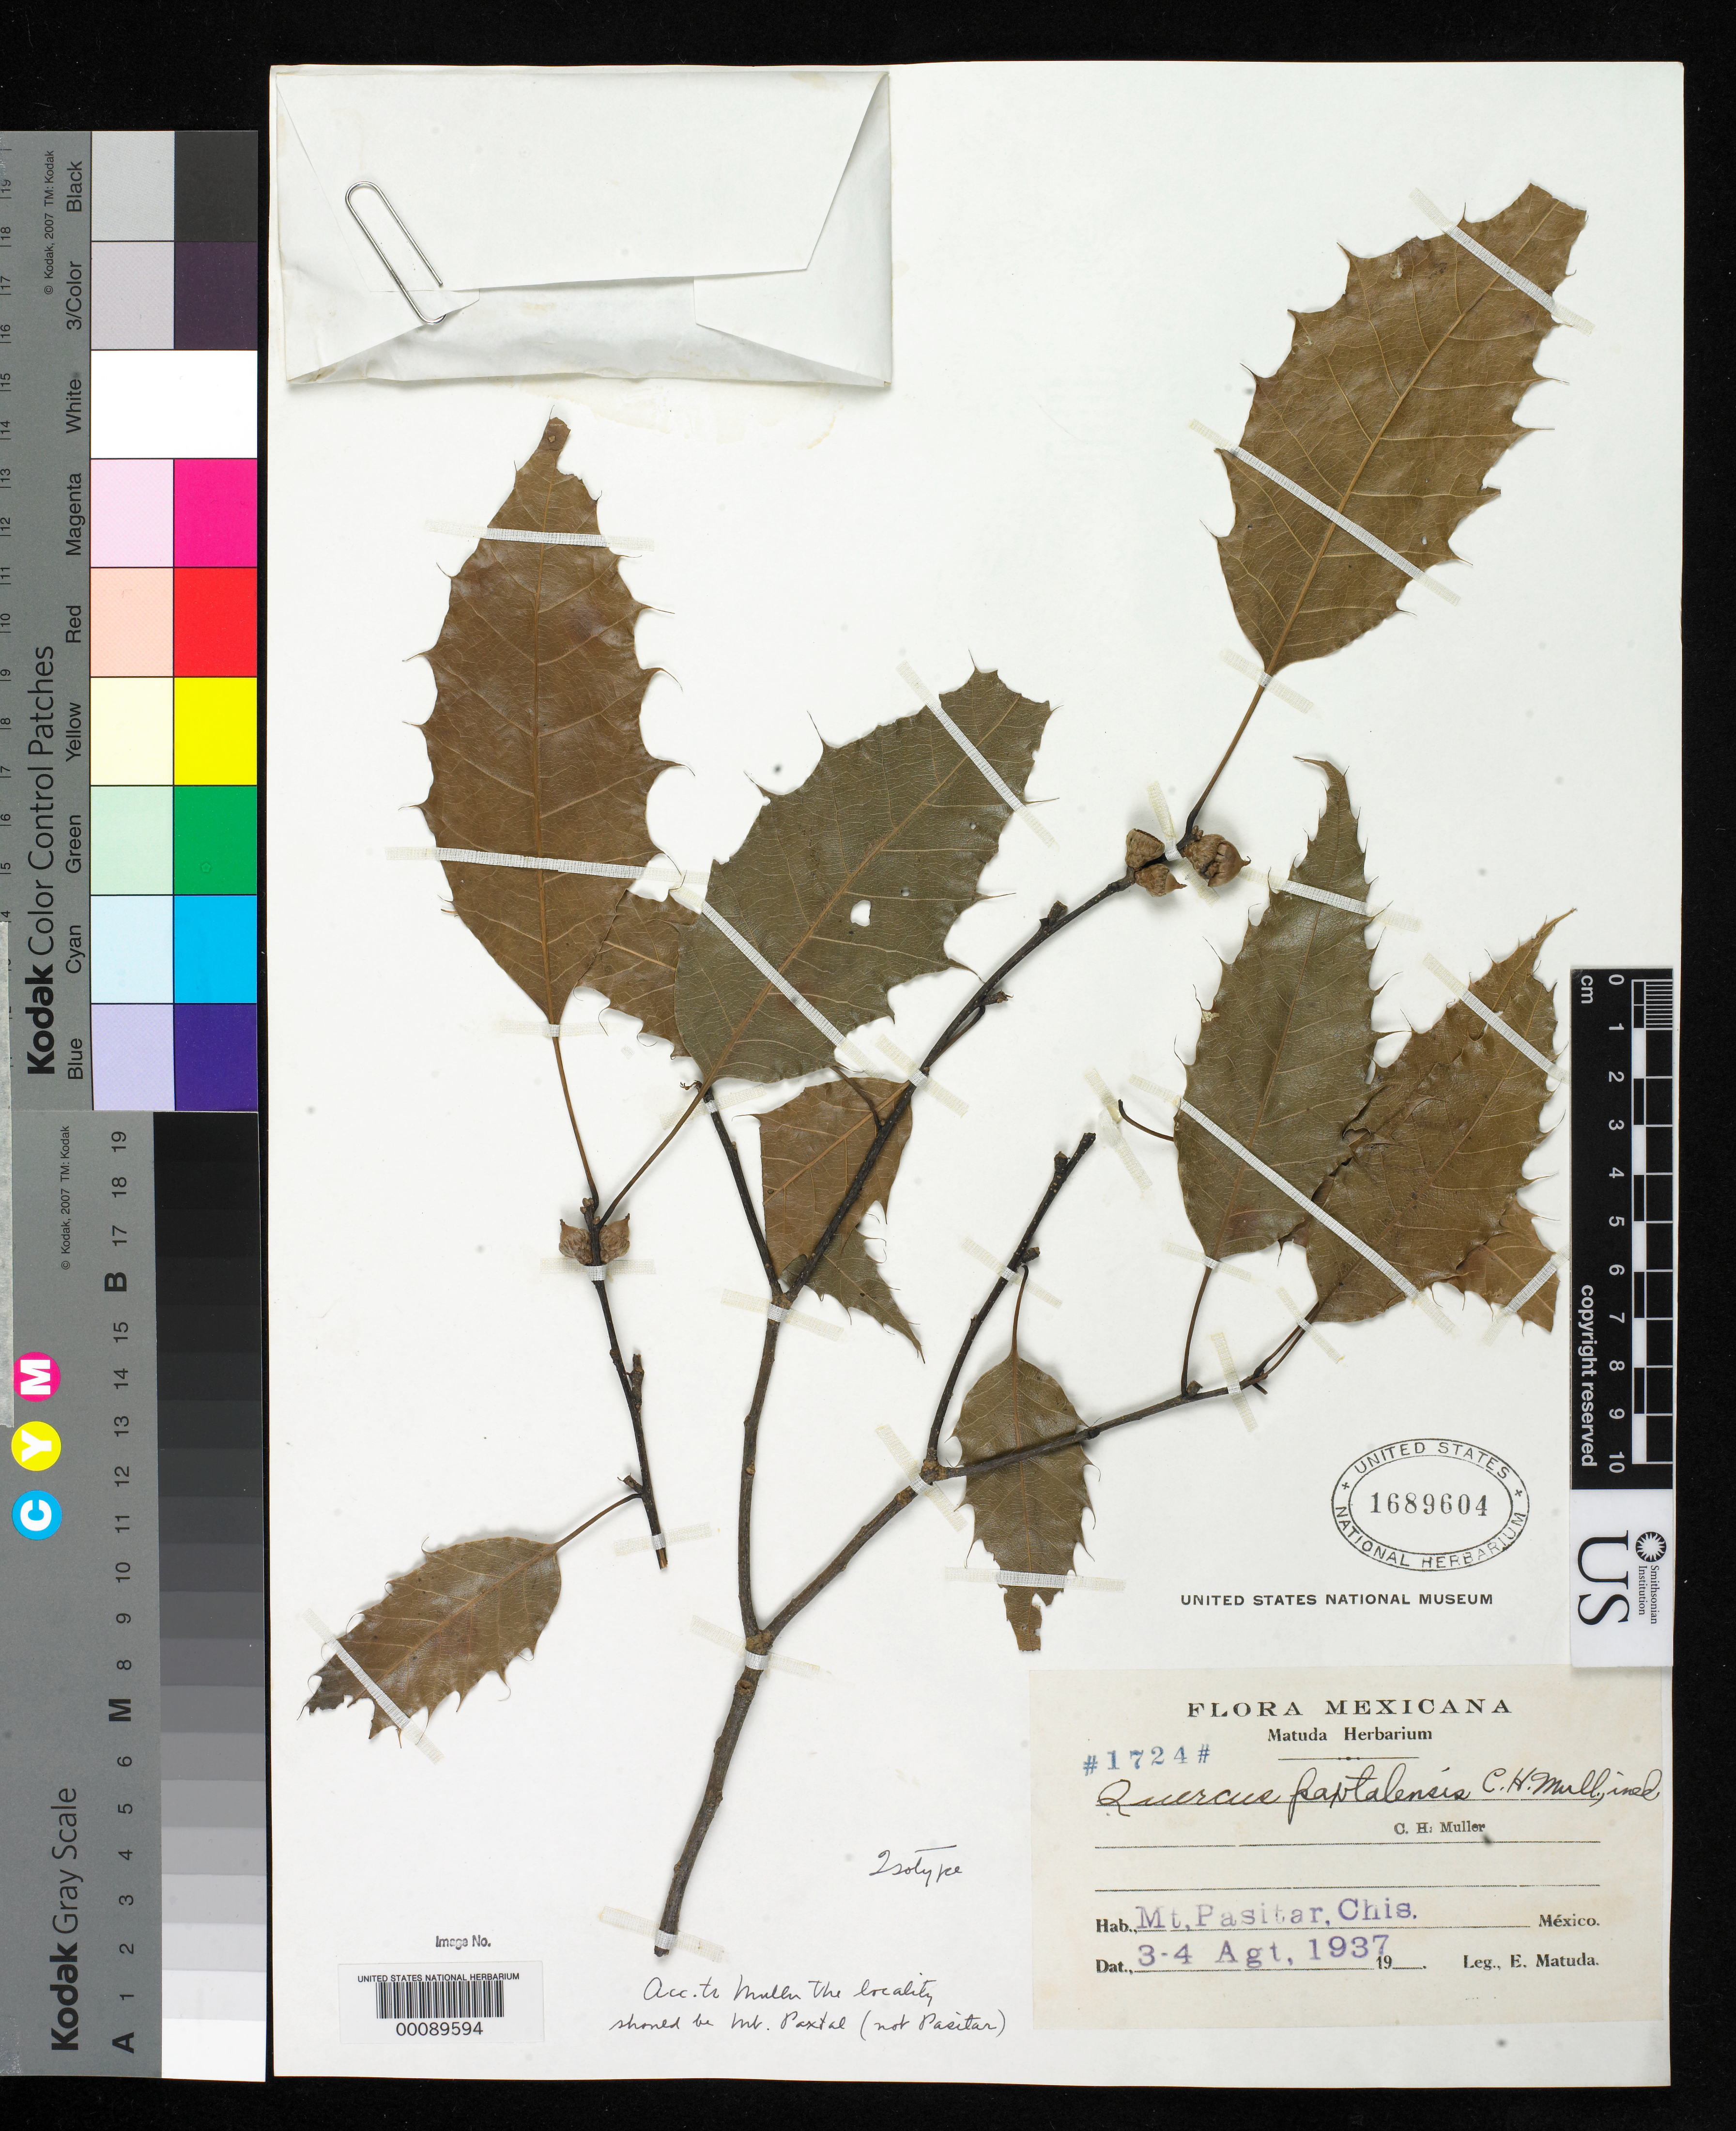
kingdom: Plantae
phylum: Tracheophyta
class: Magnoliopsida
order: Fagales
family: Fagaceae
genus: Quercus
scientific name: Quercus paxtalensis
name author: C.H. Mull.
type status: Isotype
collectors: E. Matuda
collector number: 1724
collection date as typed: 03 Aug 1937 to 04 Aug 1937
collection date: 1937-08-03/1937-08-04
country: Mexico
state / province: Chiapas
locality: Mt. Paxtal.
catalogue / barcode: US 1689604